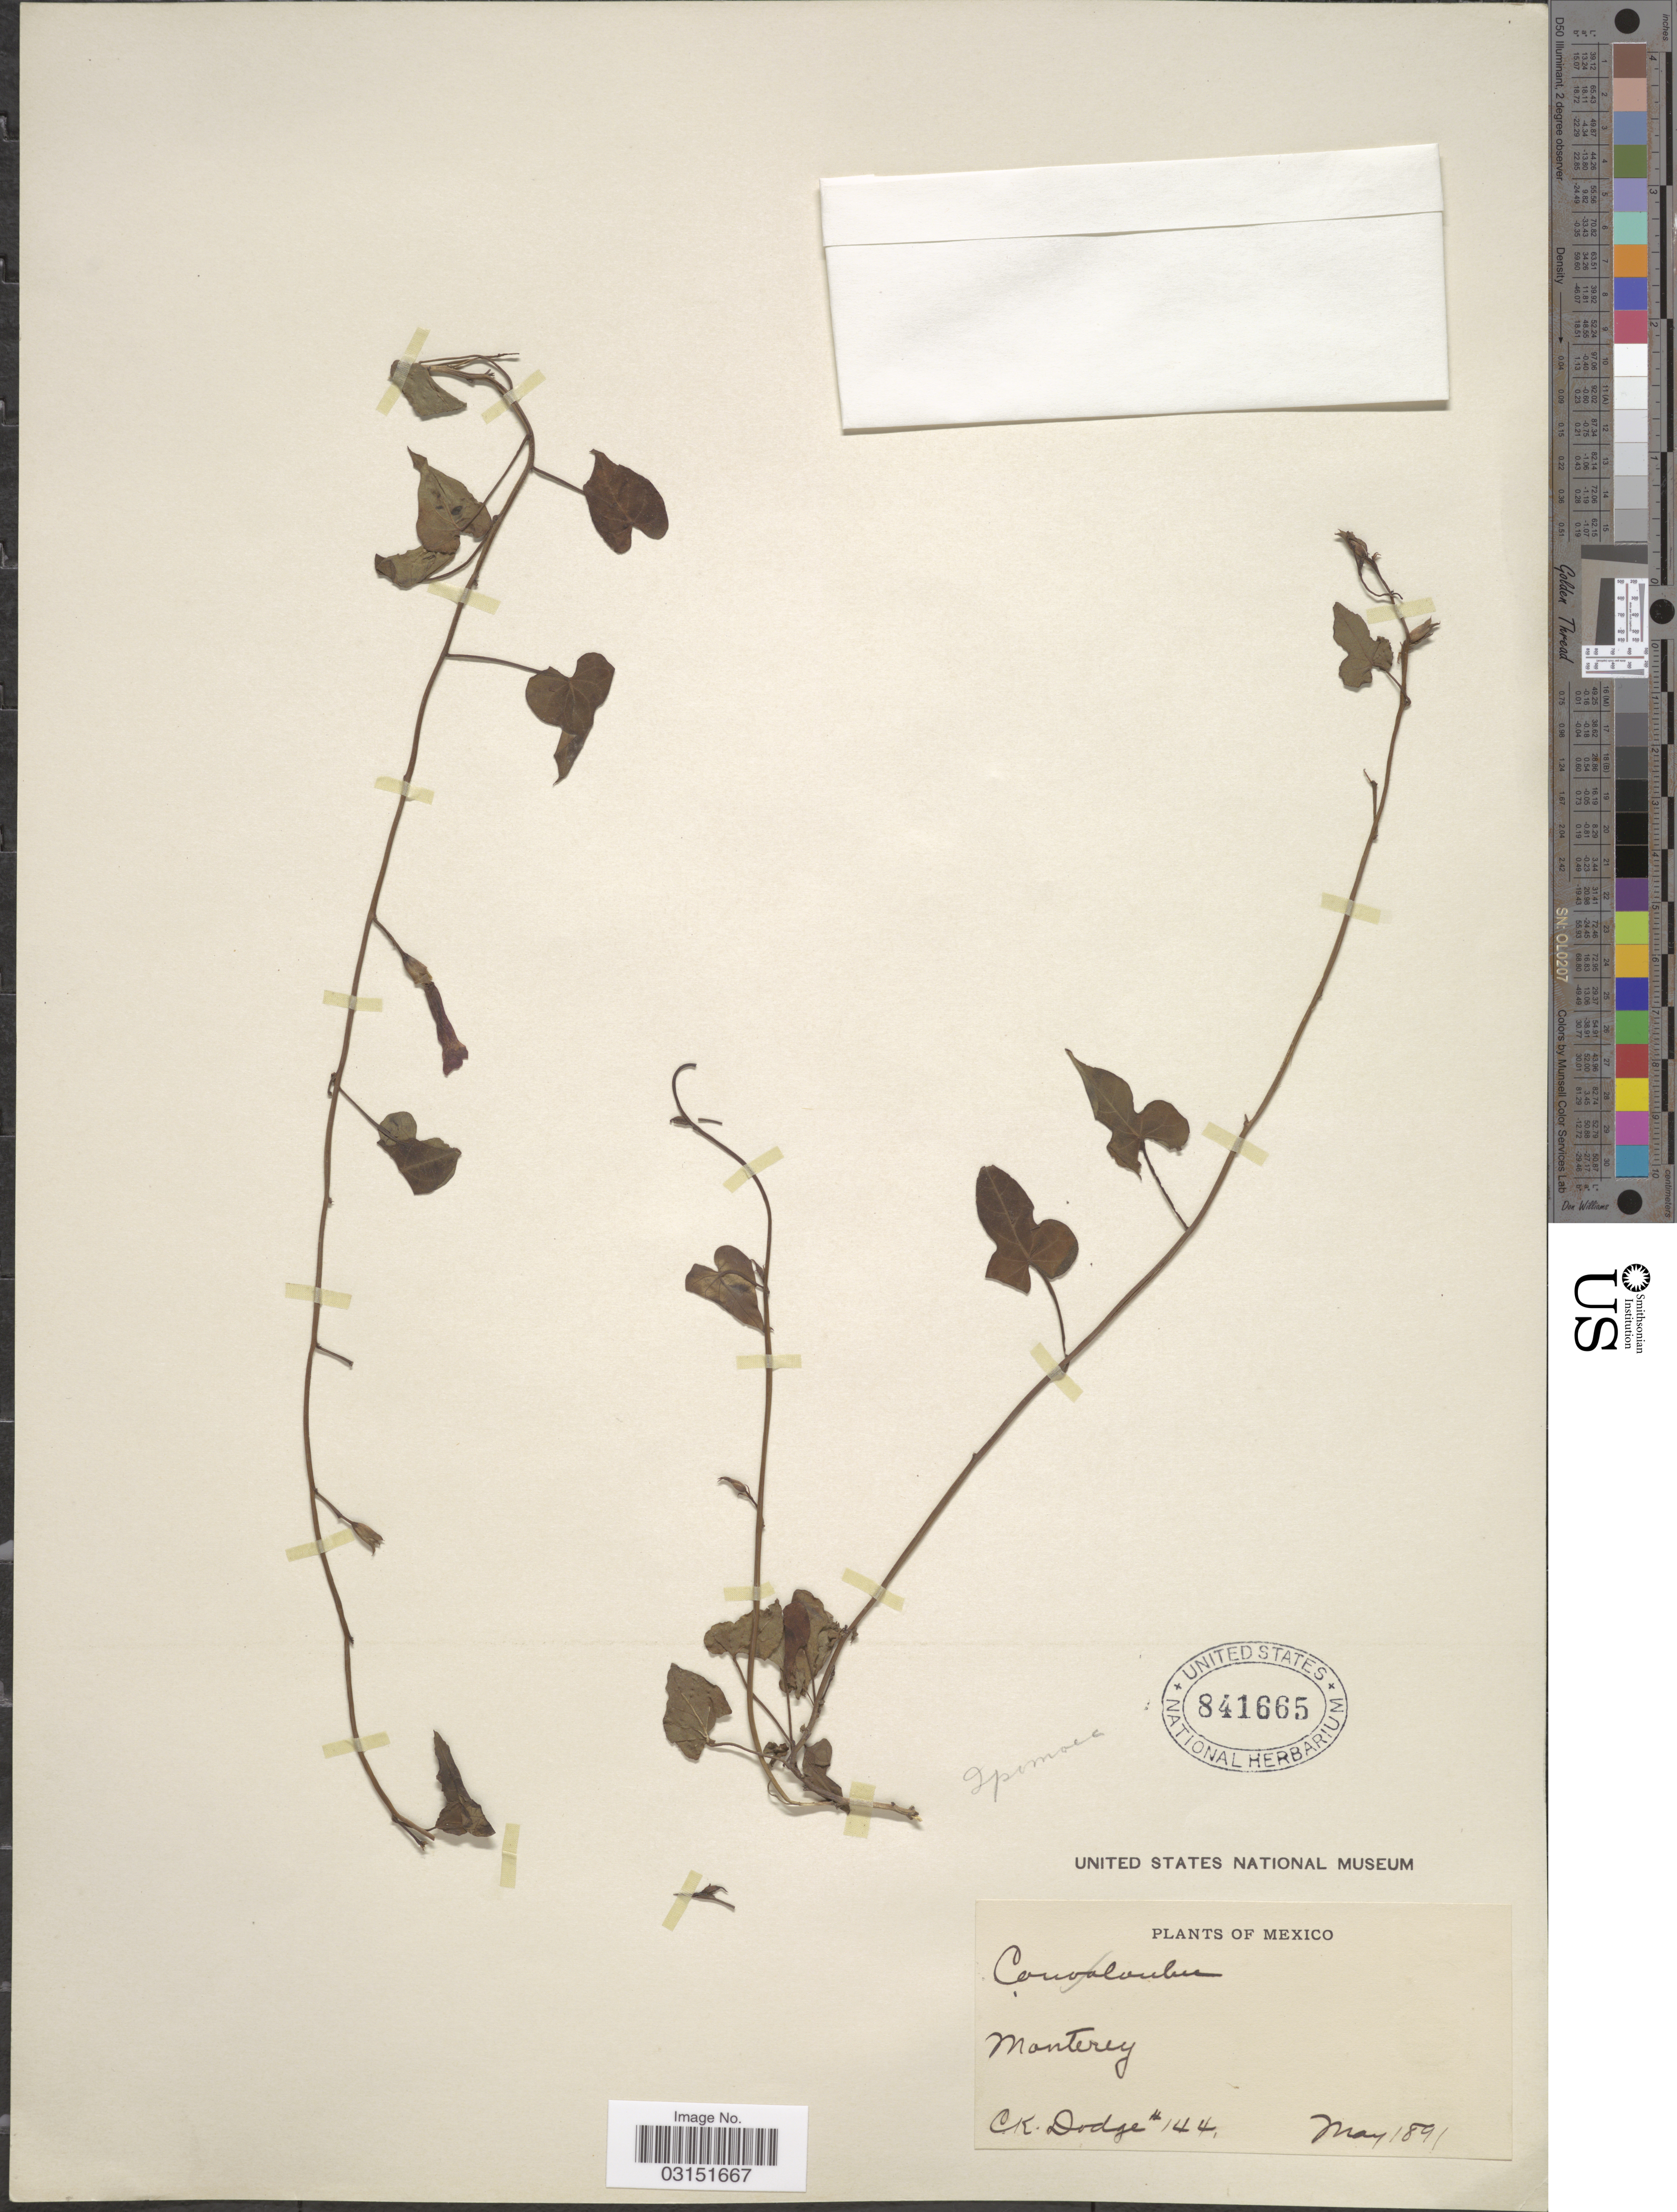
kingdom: Plantae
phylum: Tracheophyta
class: Magnoliopsida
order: Solanales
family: Convolvulaceae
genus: Ipomoea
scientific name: Ipomoea trifida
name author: (Kunth) G. Don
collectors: C. Dodge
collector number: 144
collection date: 1891-05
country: Mexico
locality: Monterey.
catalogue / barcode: US 841665